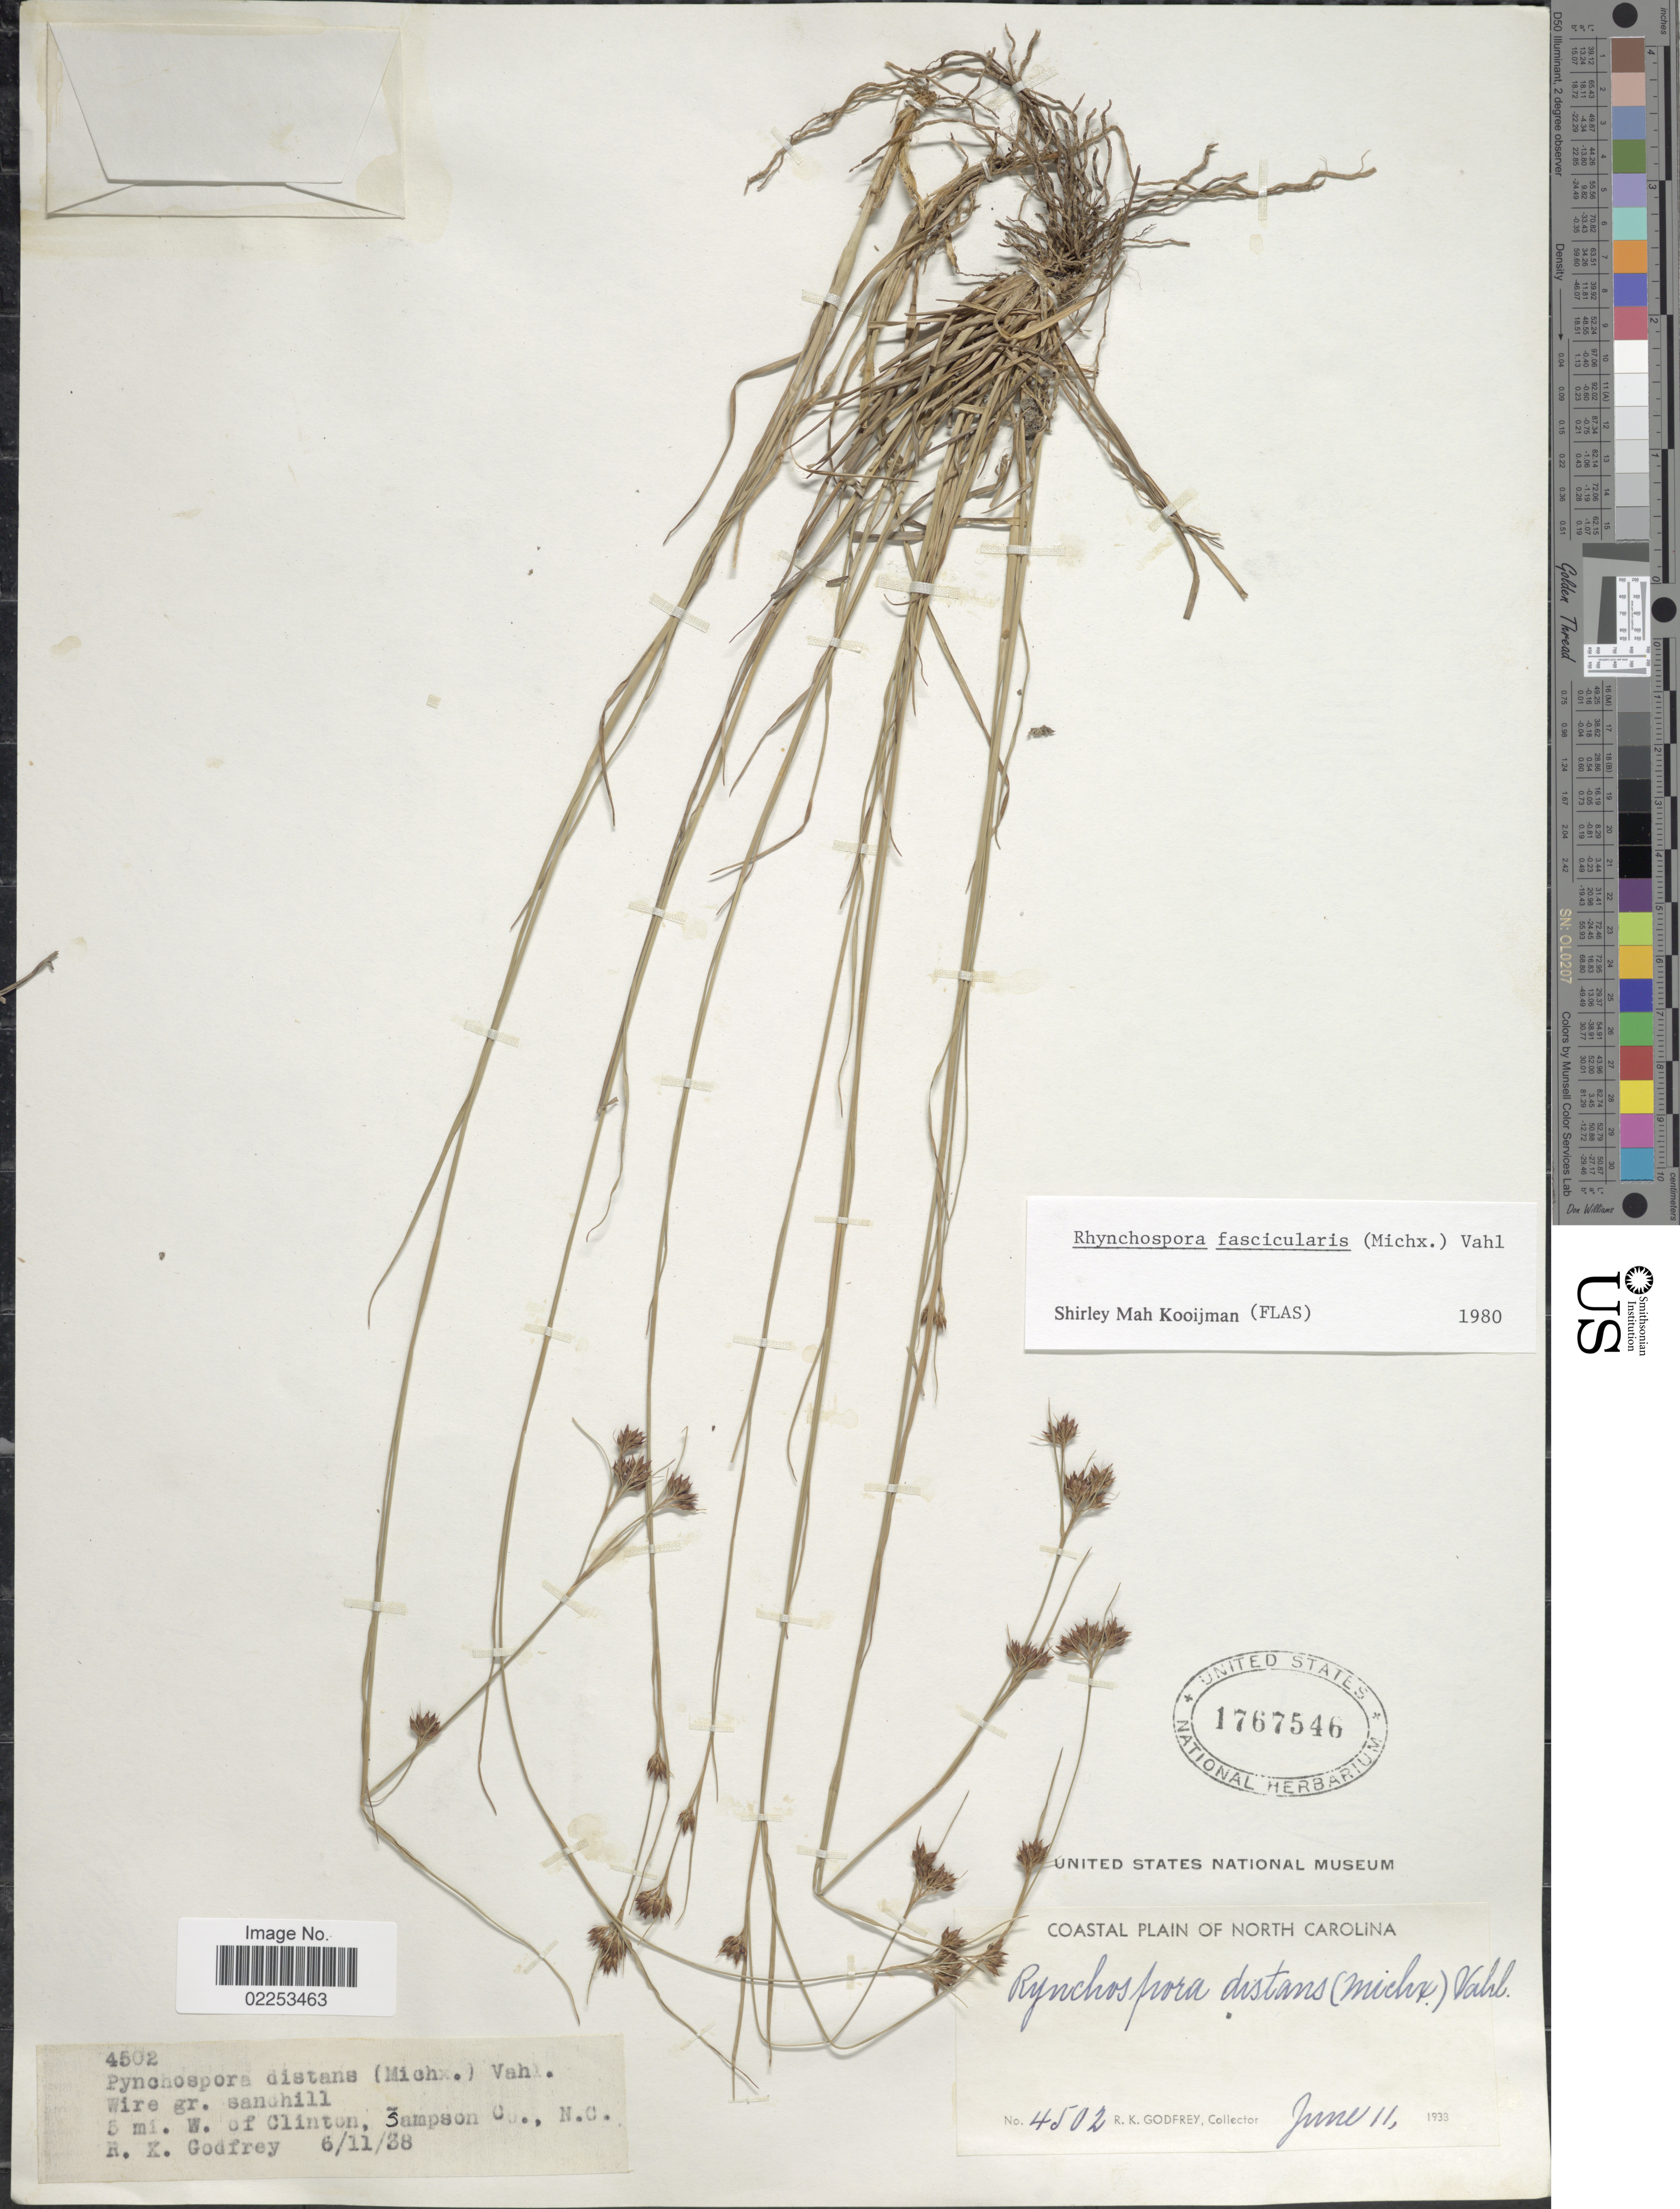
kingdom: Plantae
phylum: Tracheophyta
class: Liliopsida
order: Poales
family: Cyperaceae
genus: Rhynchospora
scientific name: Rhynchospora fascicularis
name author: (Michx.) Vahl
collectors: R. K. Godfrey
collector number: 4502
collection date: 1938-06-11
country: United States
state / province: North Carolina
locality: Wire gr. sandhill, 5 mi W of Clinton, Sampson Co, Coastal Plain of North Carolina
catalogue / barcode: US 1767546